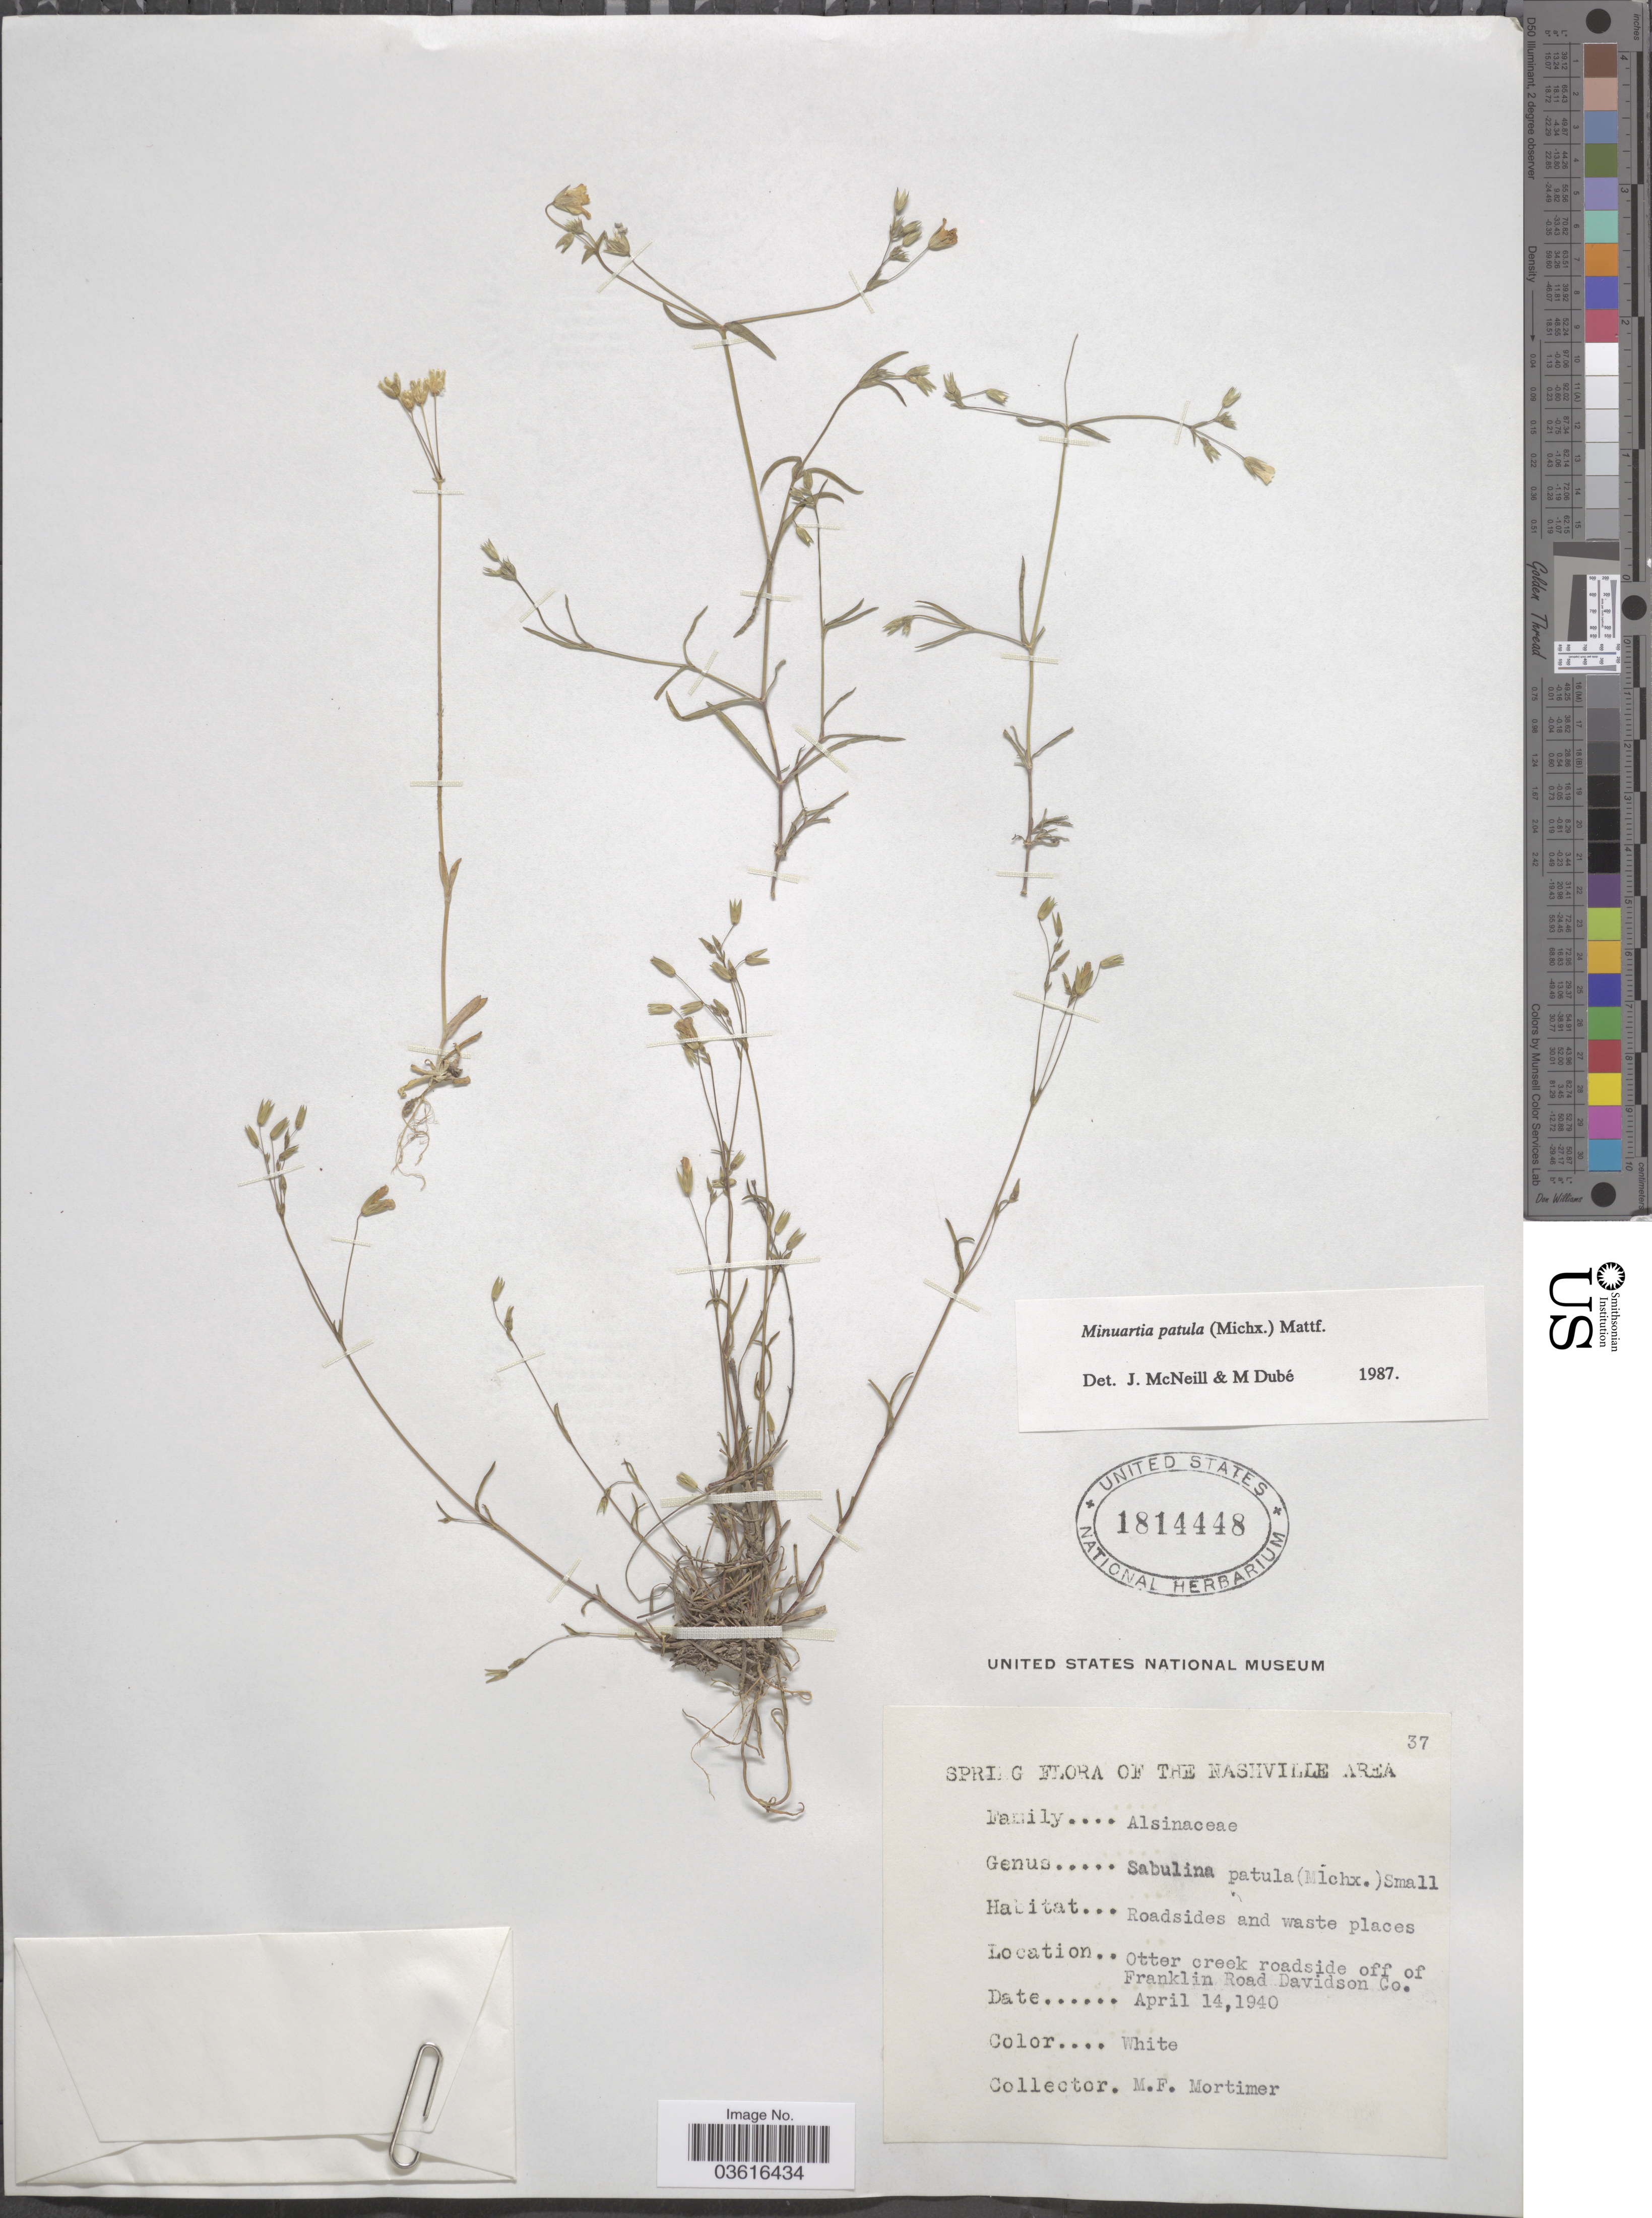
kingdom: Plantae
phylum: Tracheophyta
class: Magnoliopsida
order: Caryophyllales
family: Caryophyllaceae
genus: Minuartia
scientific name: Minuartia patula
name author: (Michx.) Mattf.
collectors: M. Mortimer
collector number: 37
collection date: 1940-04-14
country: United States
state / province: Tennessee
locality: The Nashville Area. Otter creek roadside off of Franklin Road Davidson Co.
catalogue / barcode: US 1814448